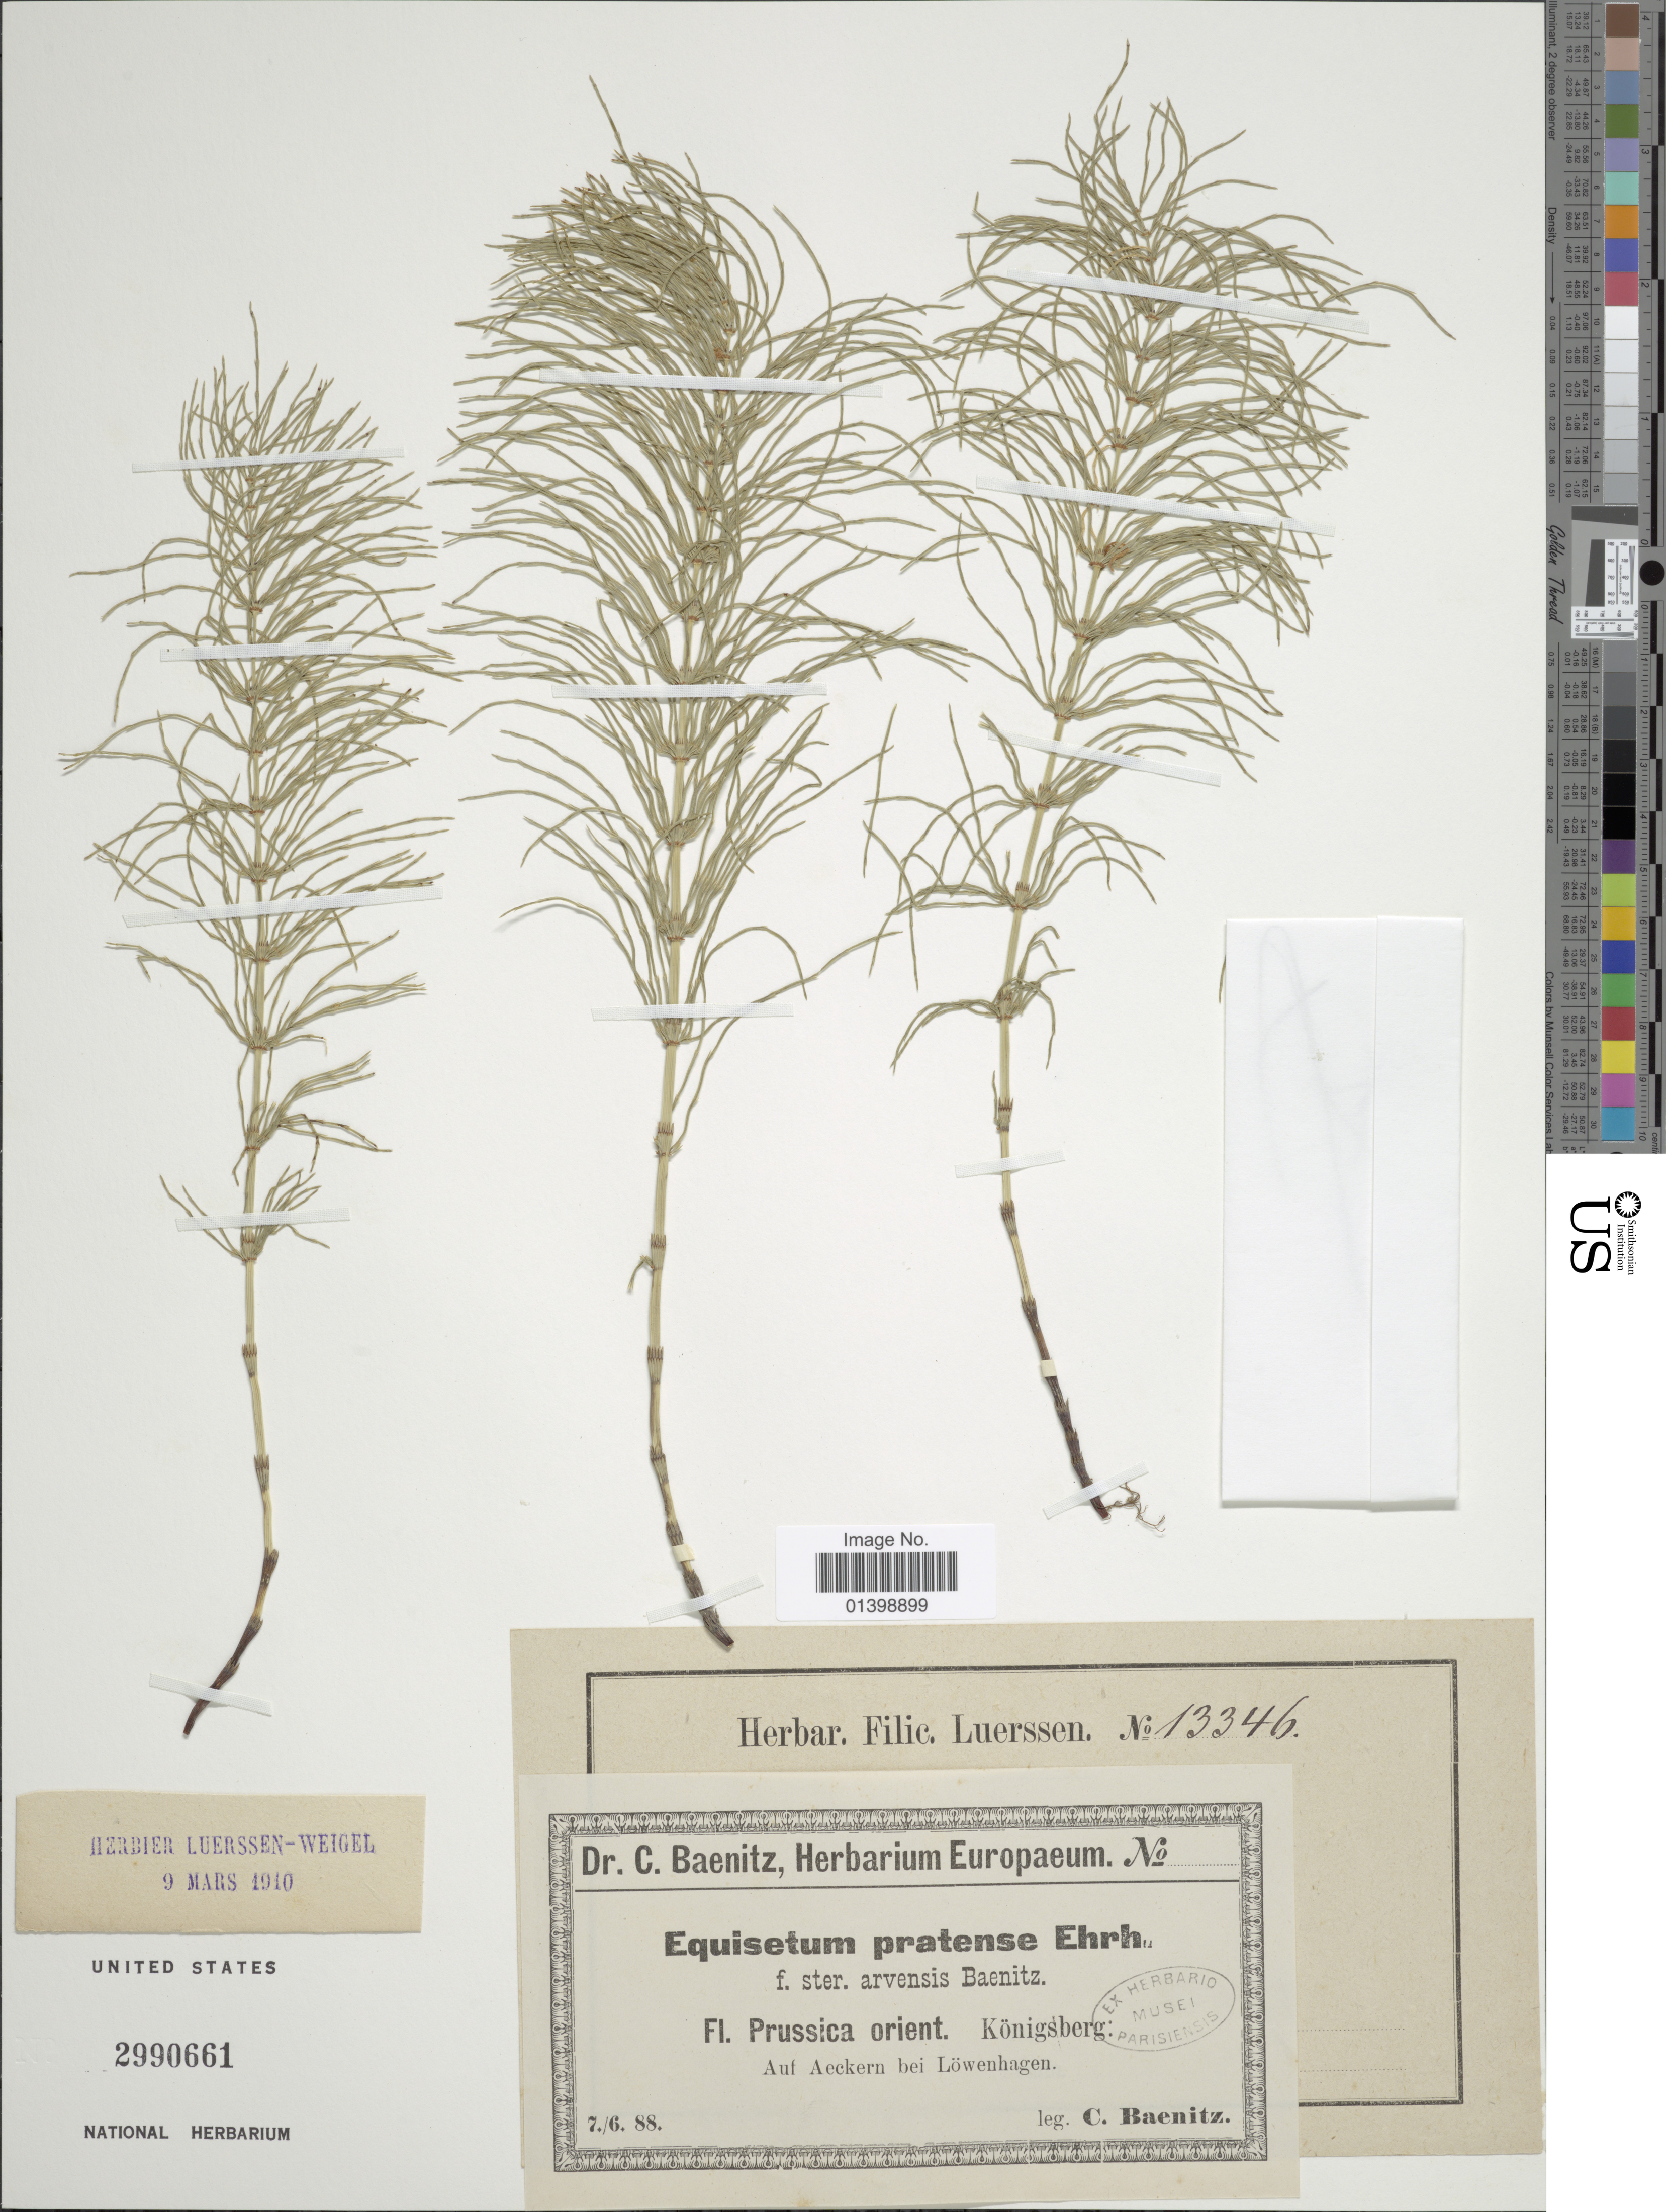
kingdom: Plantae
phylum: Tracheophyta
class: Polypodiopsida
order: Equisetales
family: Equisetaceae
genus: Equisetum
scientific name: Equisetum pratense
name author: Ehrh.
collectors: C. G. Baenitz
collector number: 13346?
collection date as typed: Transcribed d/m/y: 7/6/88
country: Russian Federation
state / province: Kaliningrad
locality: Prussica orient. königsberg: Auf Aeckern bei Löwenhagen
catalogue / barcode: US 2990661